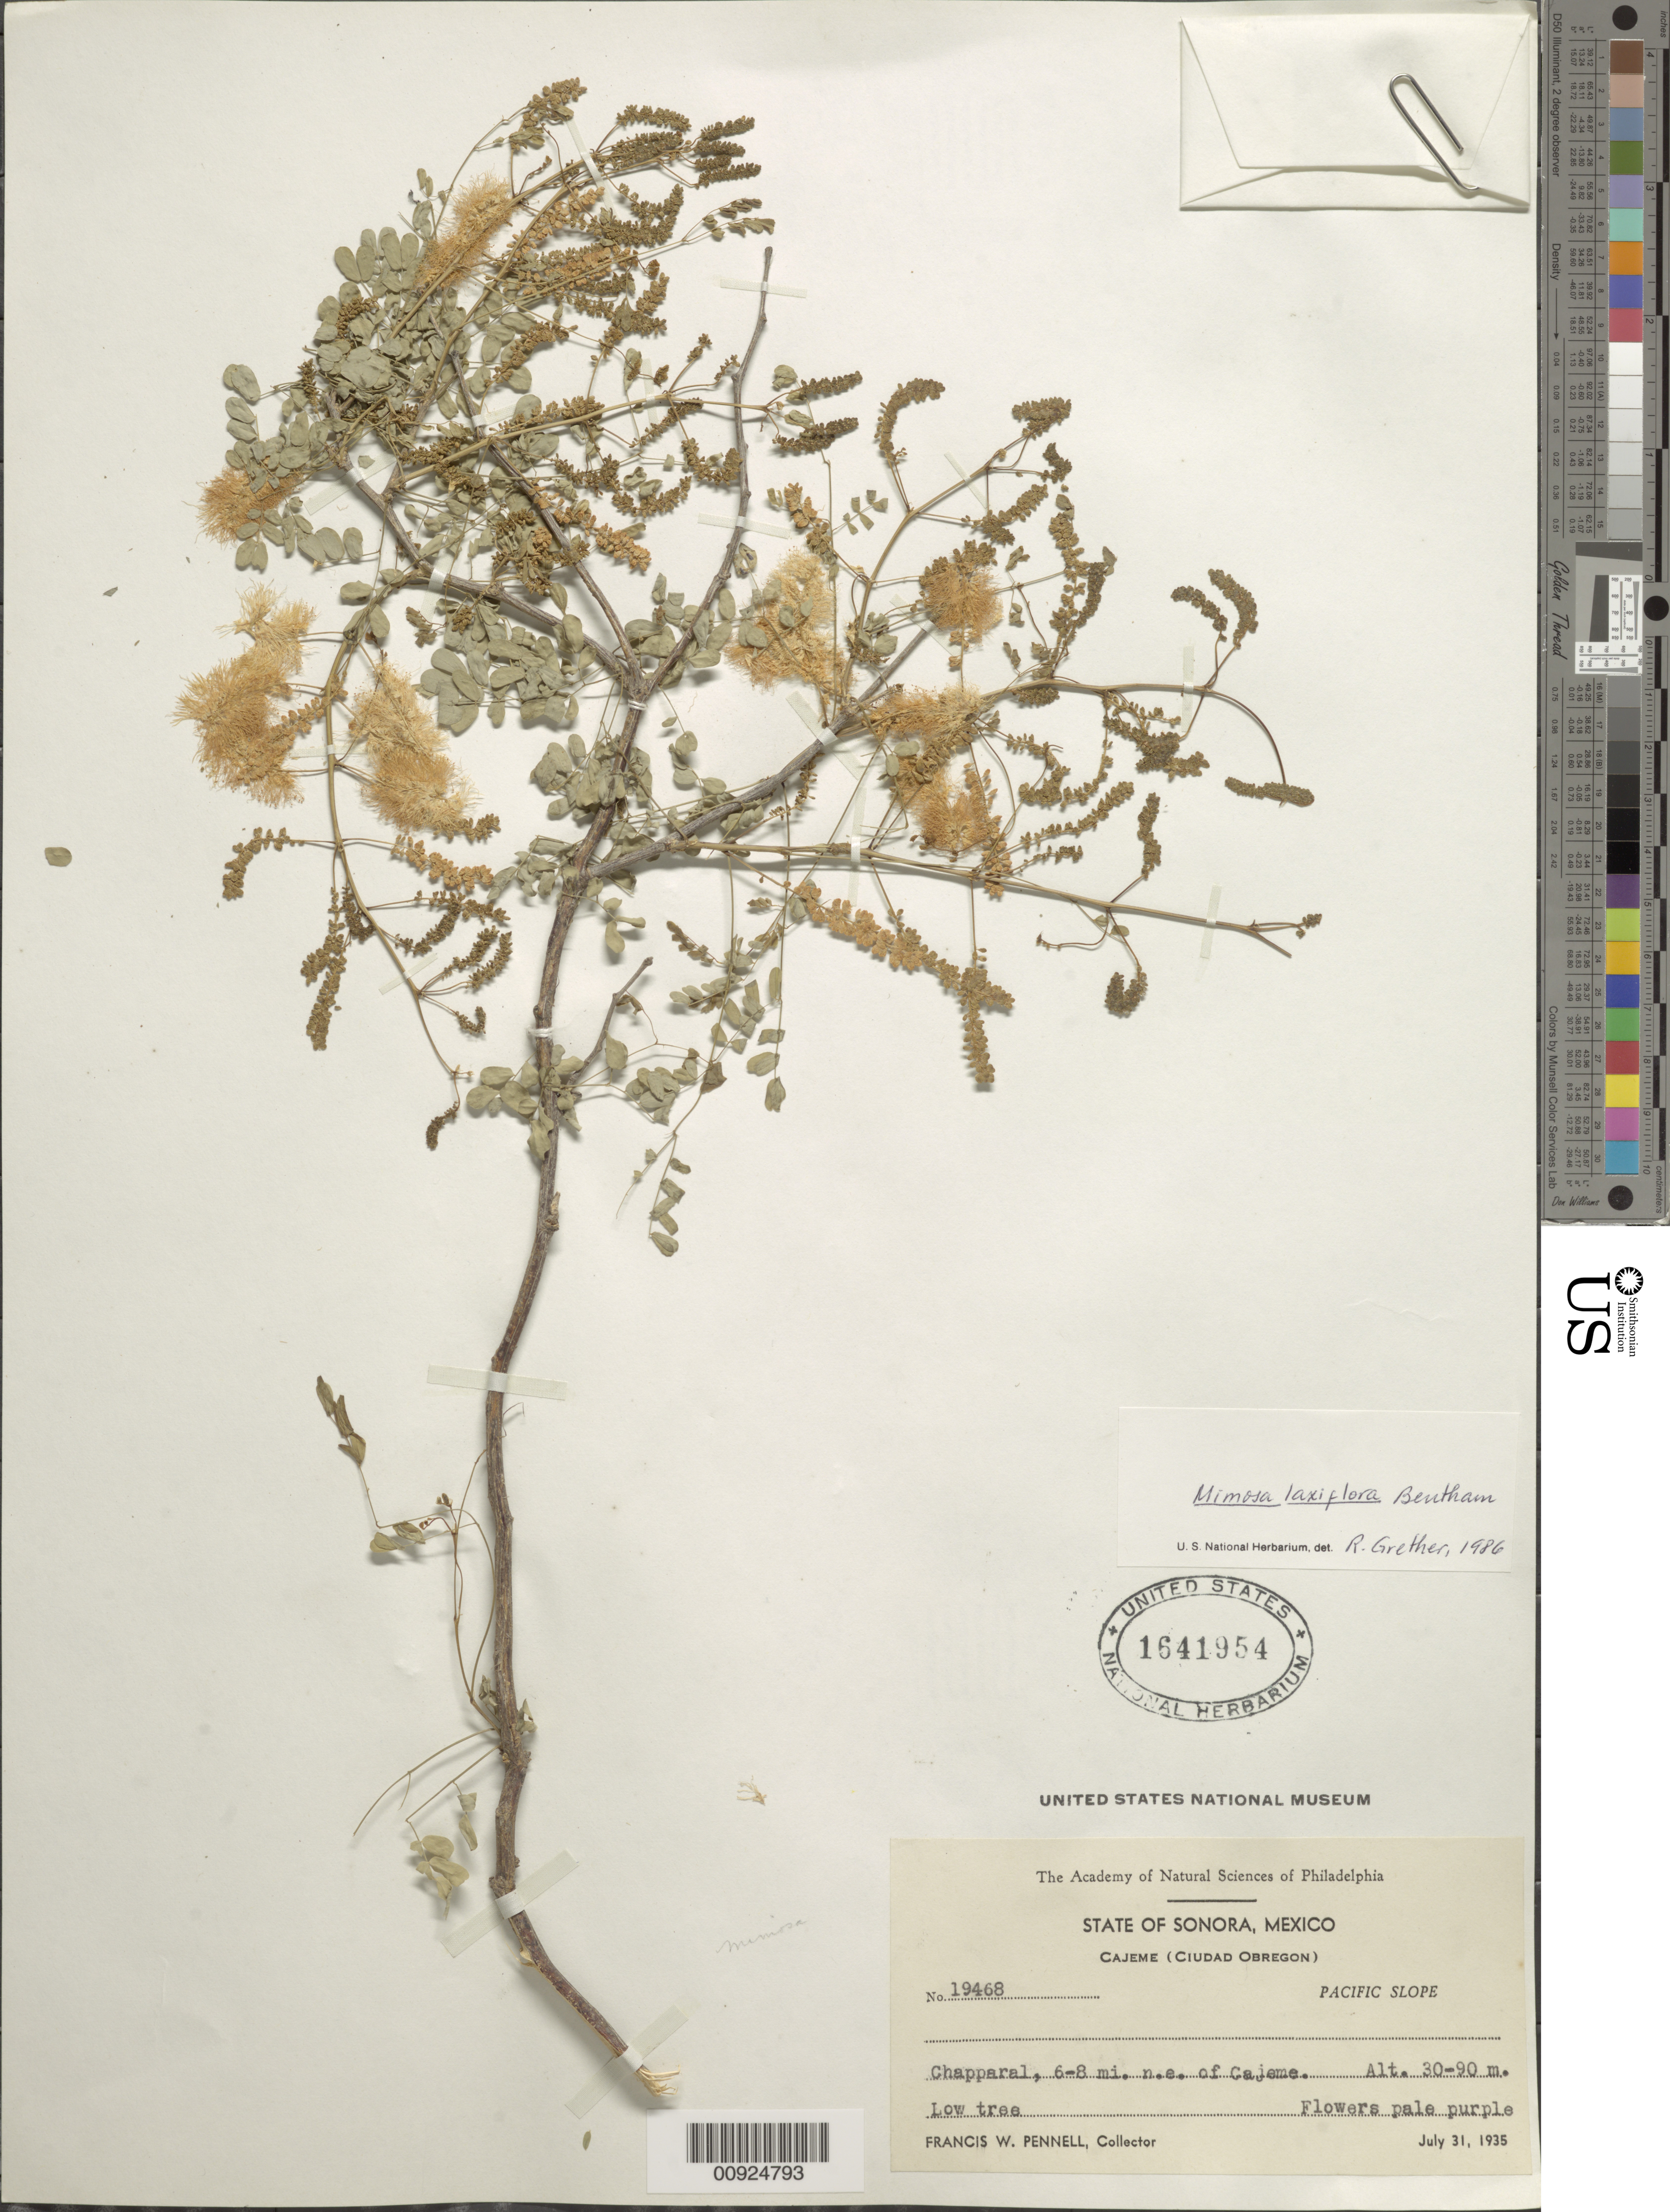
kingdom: Plantae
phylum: Tracheophyta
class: Magnoliopsida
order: Fabales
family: Fabaceae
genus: Mimosa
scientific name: Mimosa laxiflora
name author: Benth.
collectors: F. W. Pennell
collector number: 19468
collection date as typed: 31 Jul 1935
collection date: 1935-07-31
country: Mexico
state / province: Sonora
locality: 6-8 mi. NE of Cajeme (Ciudad Obregón). State of Sonora. Pacific Slope.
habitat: Chaparral.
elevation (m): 90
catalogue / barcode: US 1641954